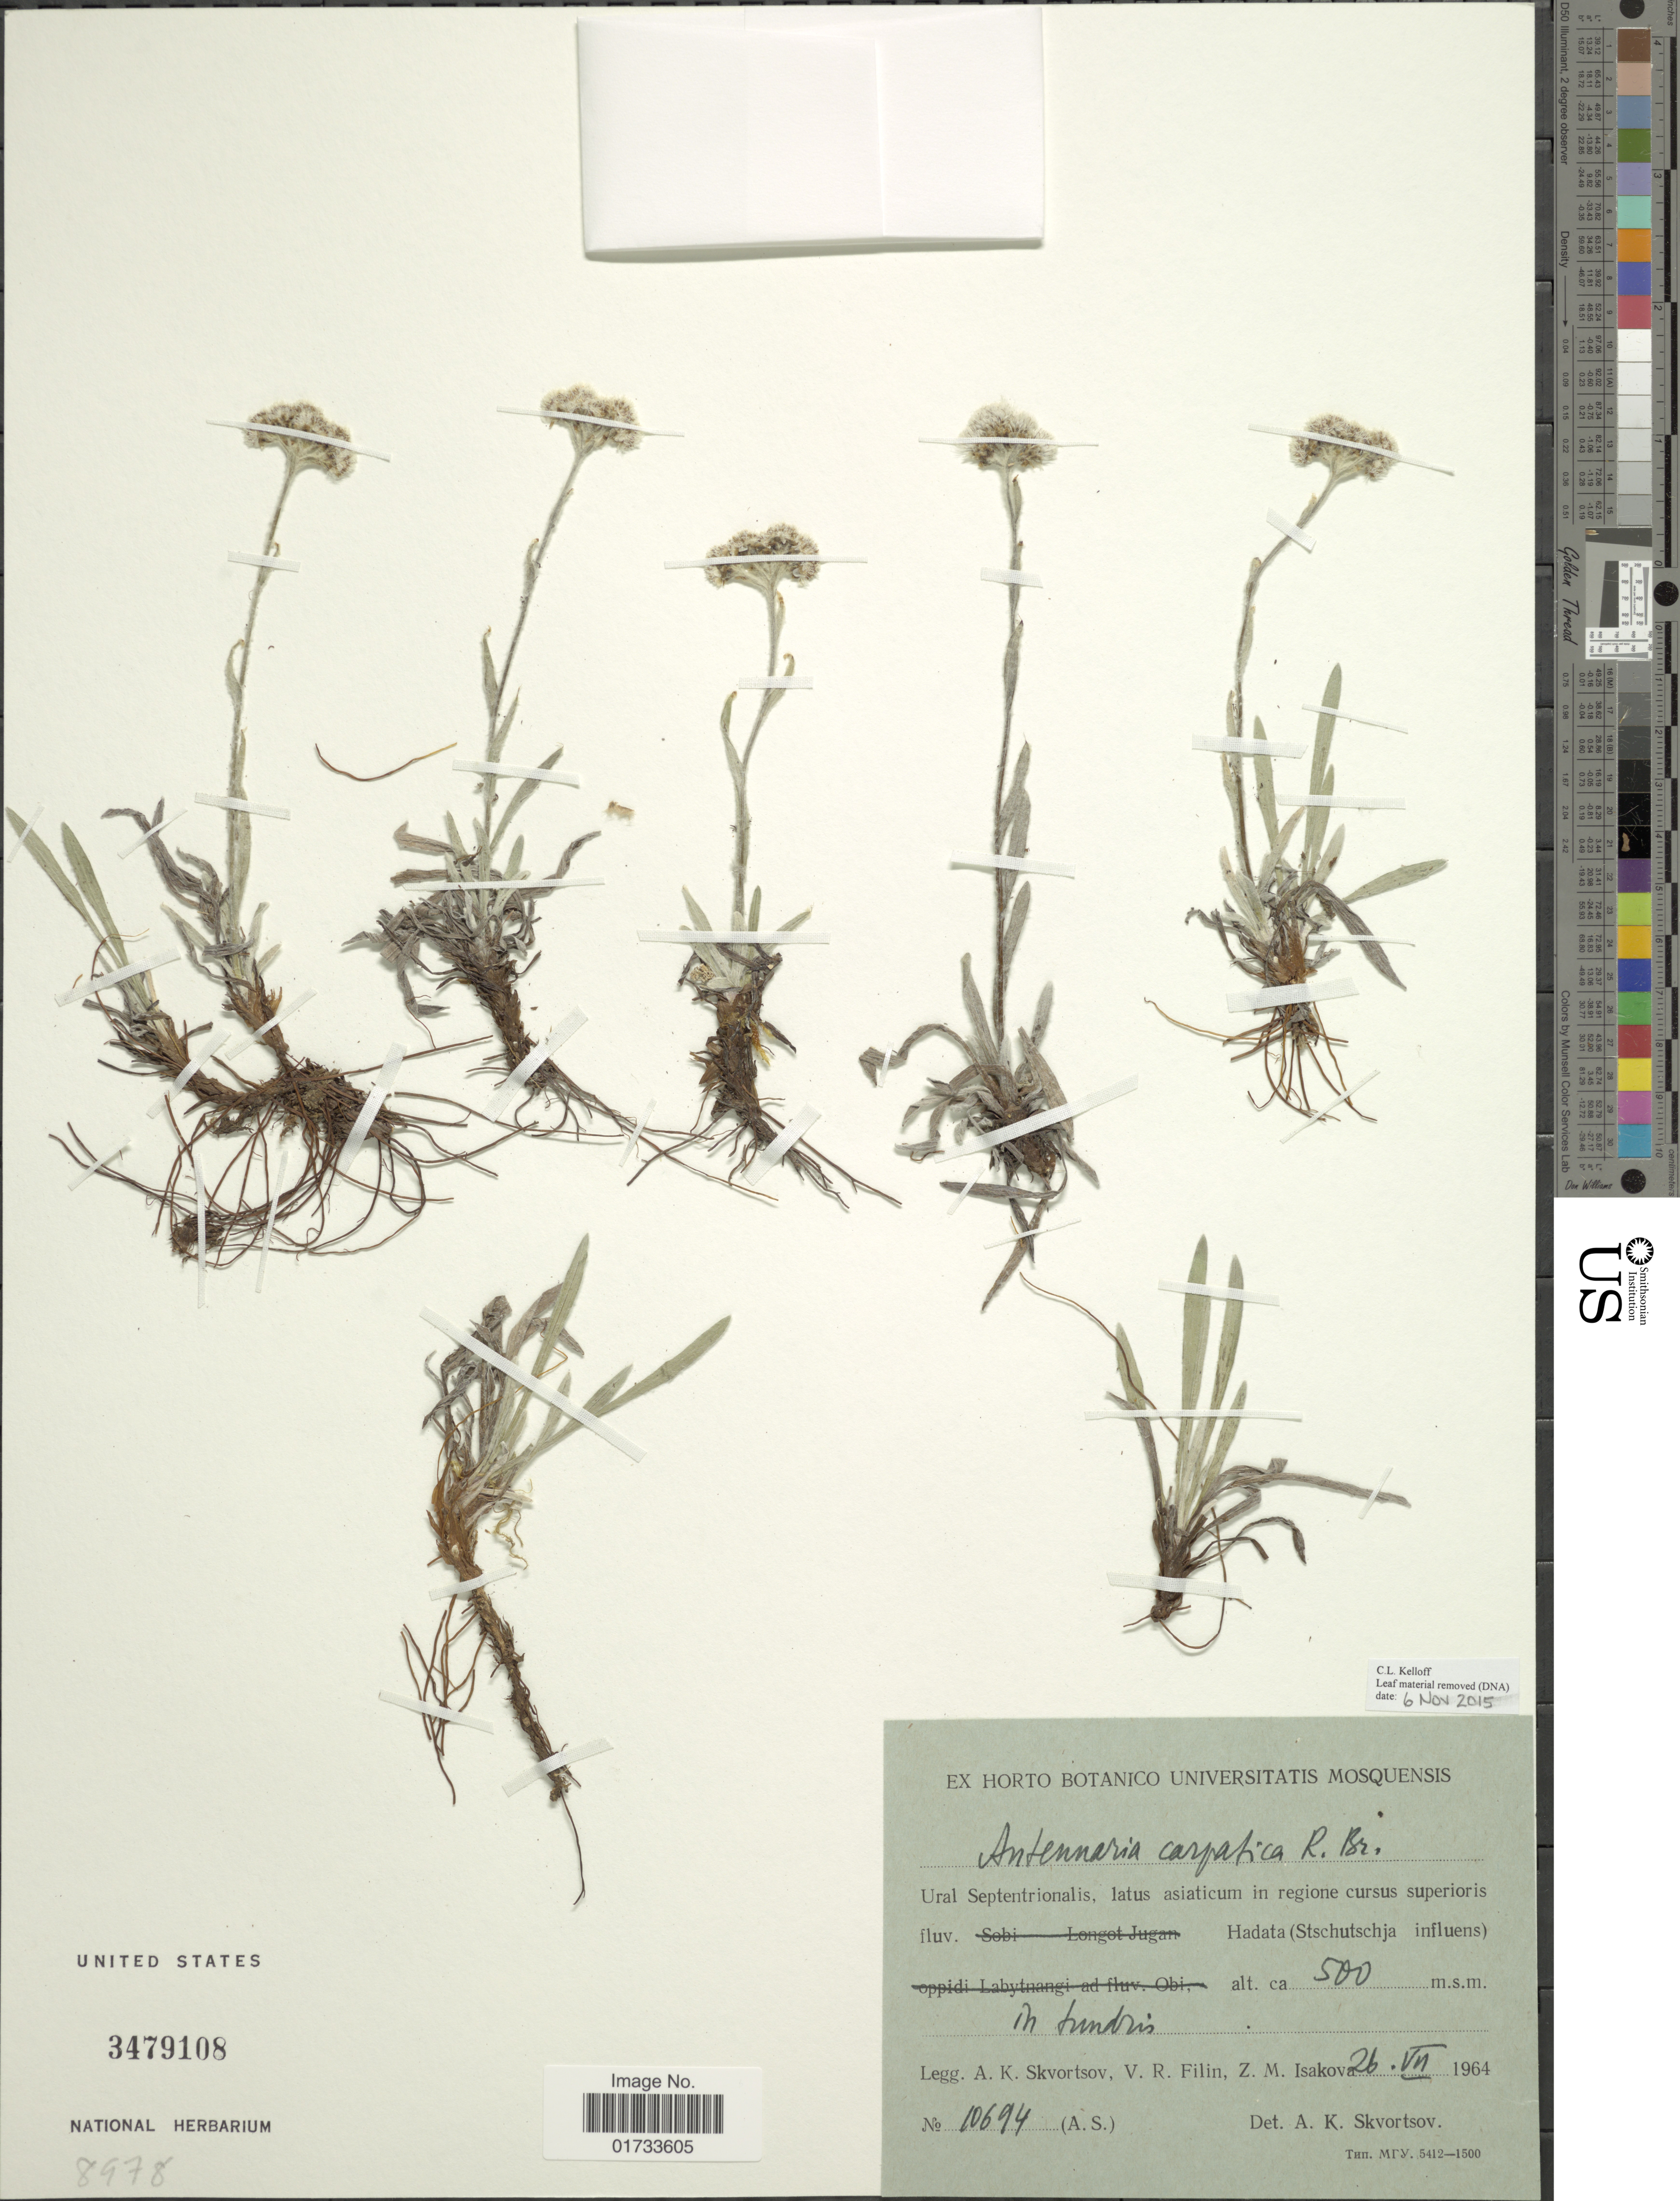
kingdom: Plantae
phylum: Tracheophyta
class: Magnoliopsida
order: Asterales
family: Asteraceae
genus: Antennaria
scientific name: Antennaria carpatica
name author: (Wahlenb.) Williams & Fingerh.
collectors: A. K. Skvortsov, V. Filin & Z. Isakova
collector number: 10694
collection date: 1964-07-26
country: Russian Federation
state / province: Yamalo-Nenets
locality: Ural Septentrionalis, latus asiaticum in regione cursus superioris, Hadata (Stschutschja influens), In tundris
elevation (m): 500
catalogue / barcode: US 3479108